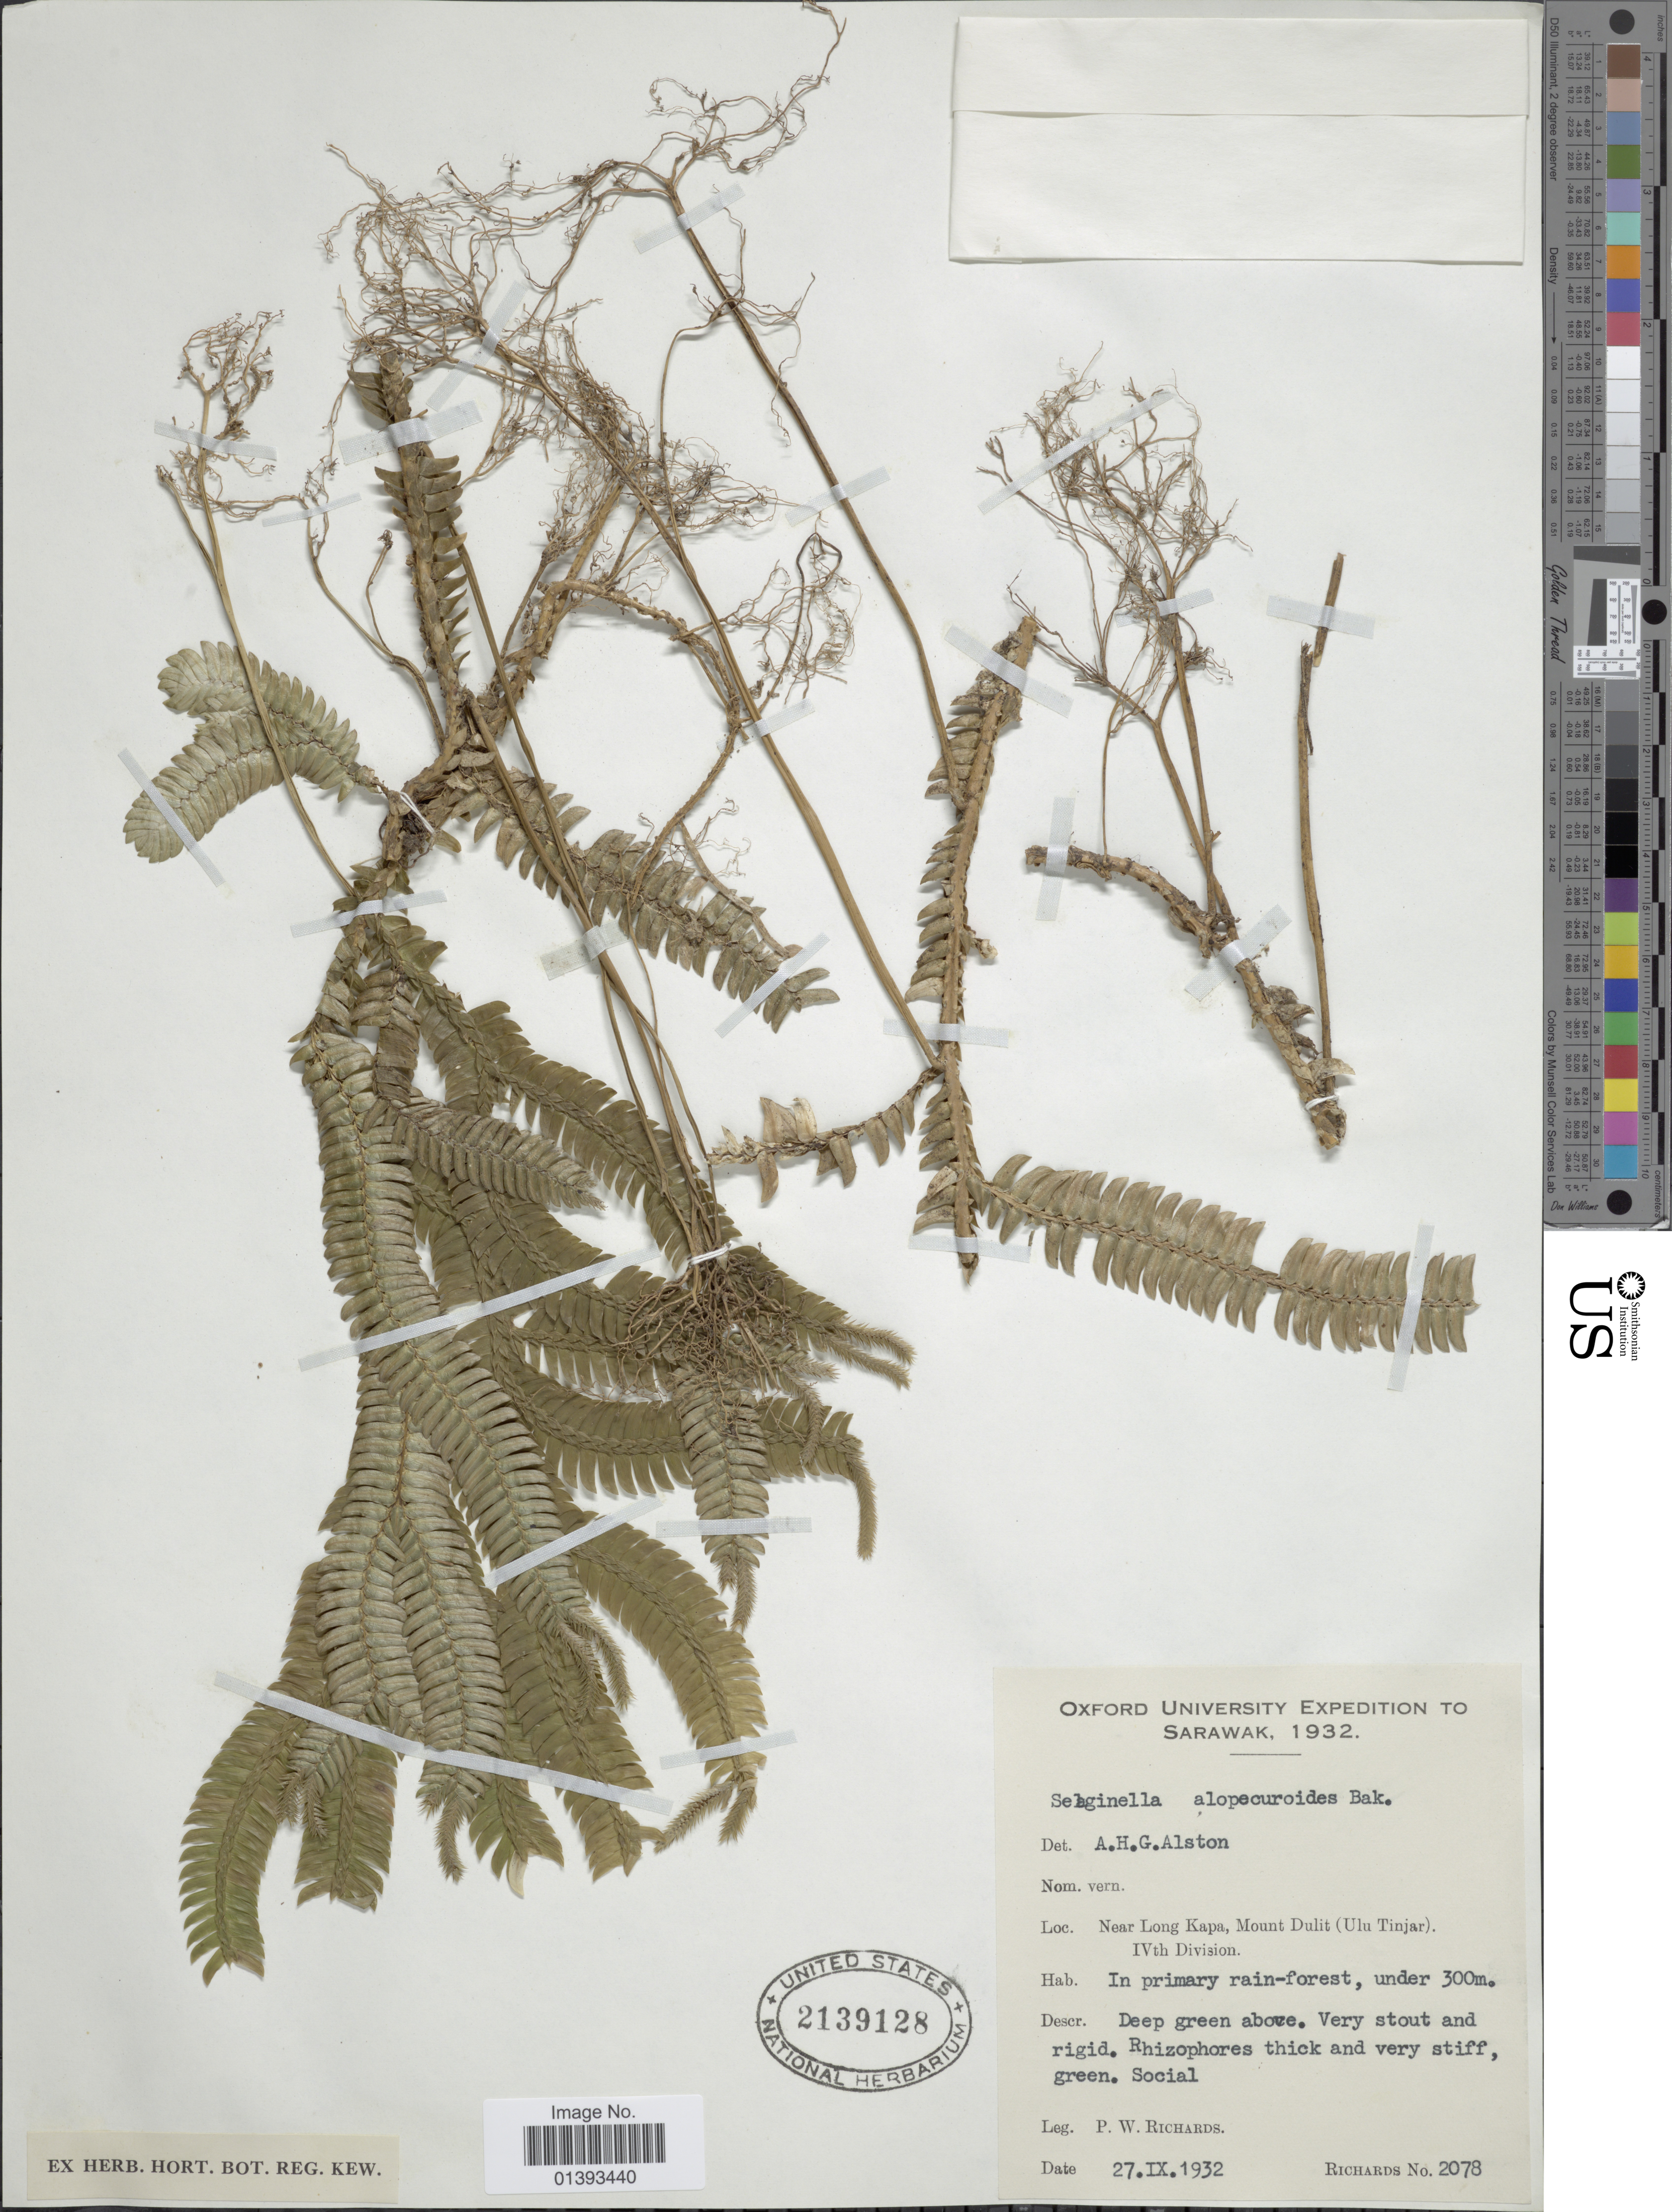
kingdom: Plantae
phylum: Tracheophyta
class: Lycopodiopsida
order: Selaginellales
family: Selaginellaceae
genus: Selaginella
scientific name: Selaginella alopecuroides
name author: Baker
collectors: P. Richards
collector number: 2078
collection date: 1932-09-27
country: Malaysia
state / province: Sarawak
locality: Near Long Kapa, Mount Dulit(Ulu Tinjar), IVth Division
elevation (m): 300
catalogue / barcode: US 2139128